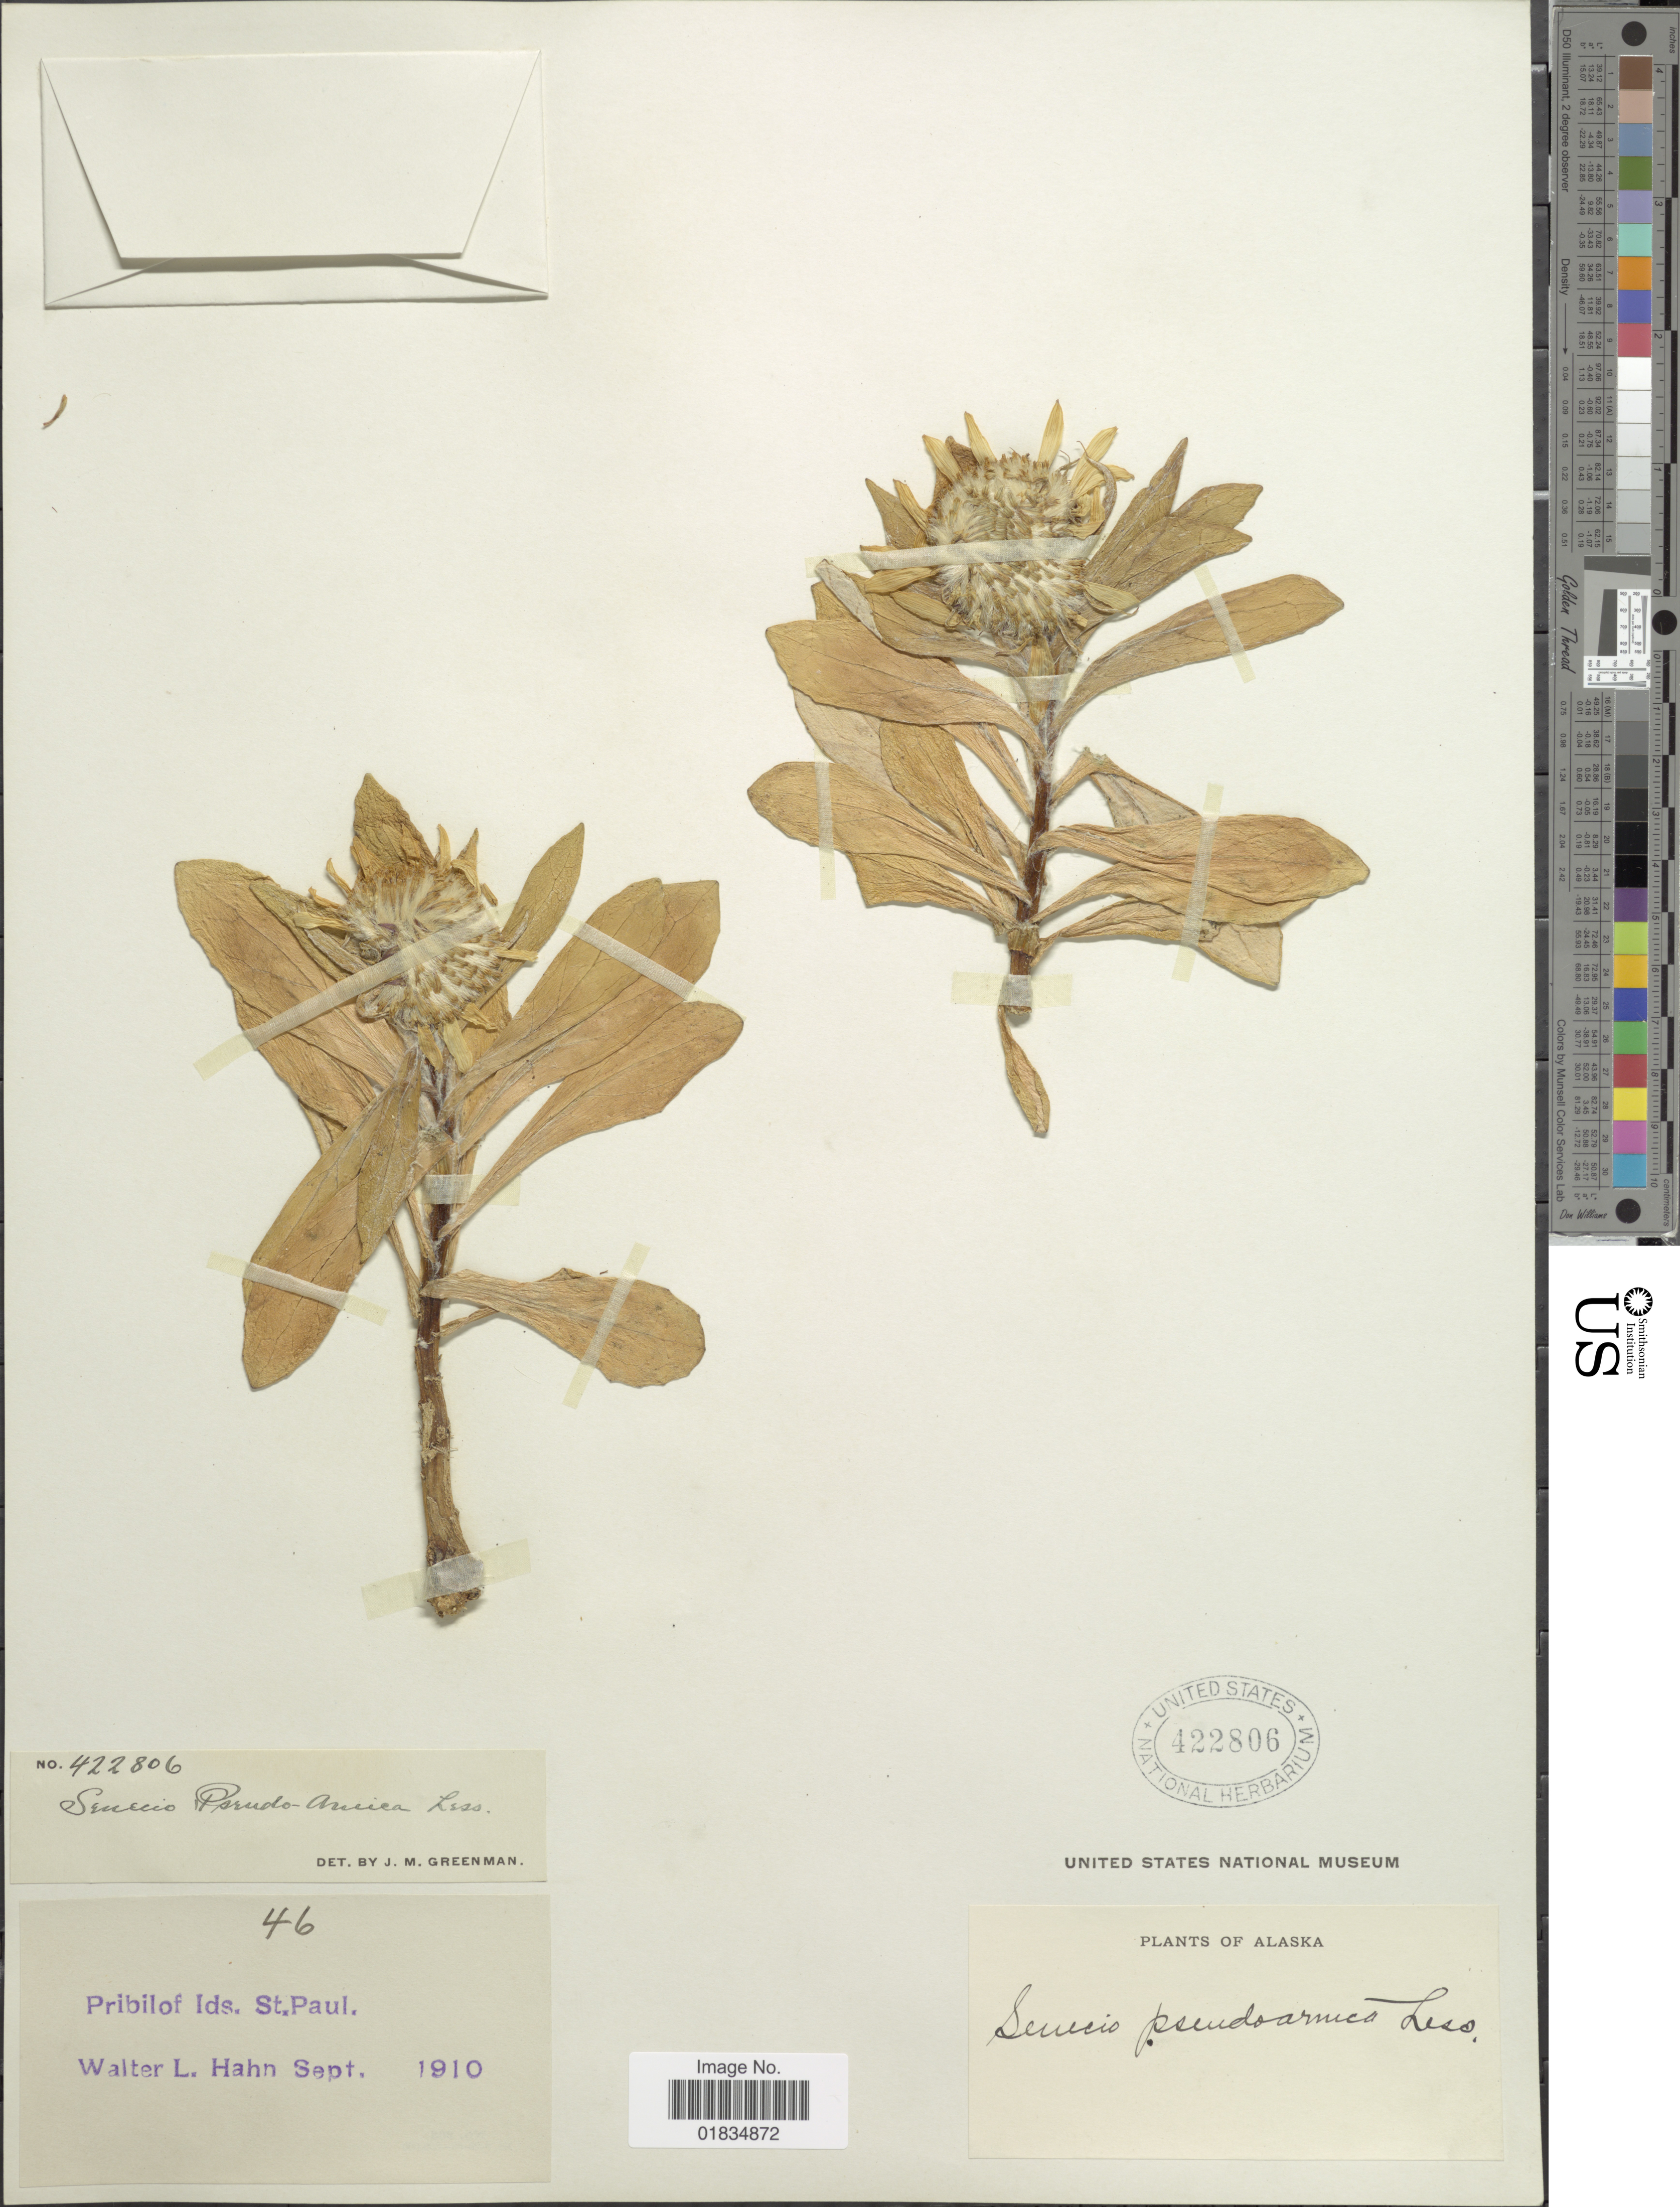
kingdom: Plantae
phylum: Tracheophyta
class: Magnoliopsida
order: Asterales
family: Asteraceae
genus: Senecio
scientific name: Senecio pseudoarnica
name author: Less.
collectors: W. L. Hahn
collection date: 1910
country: United States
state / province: Alaska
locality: Pribilof Ids. St. Paul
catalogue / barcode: US 422806